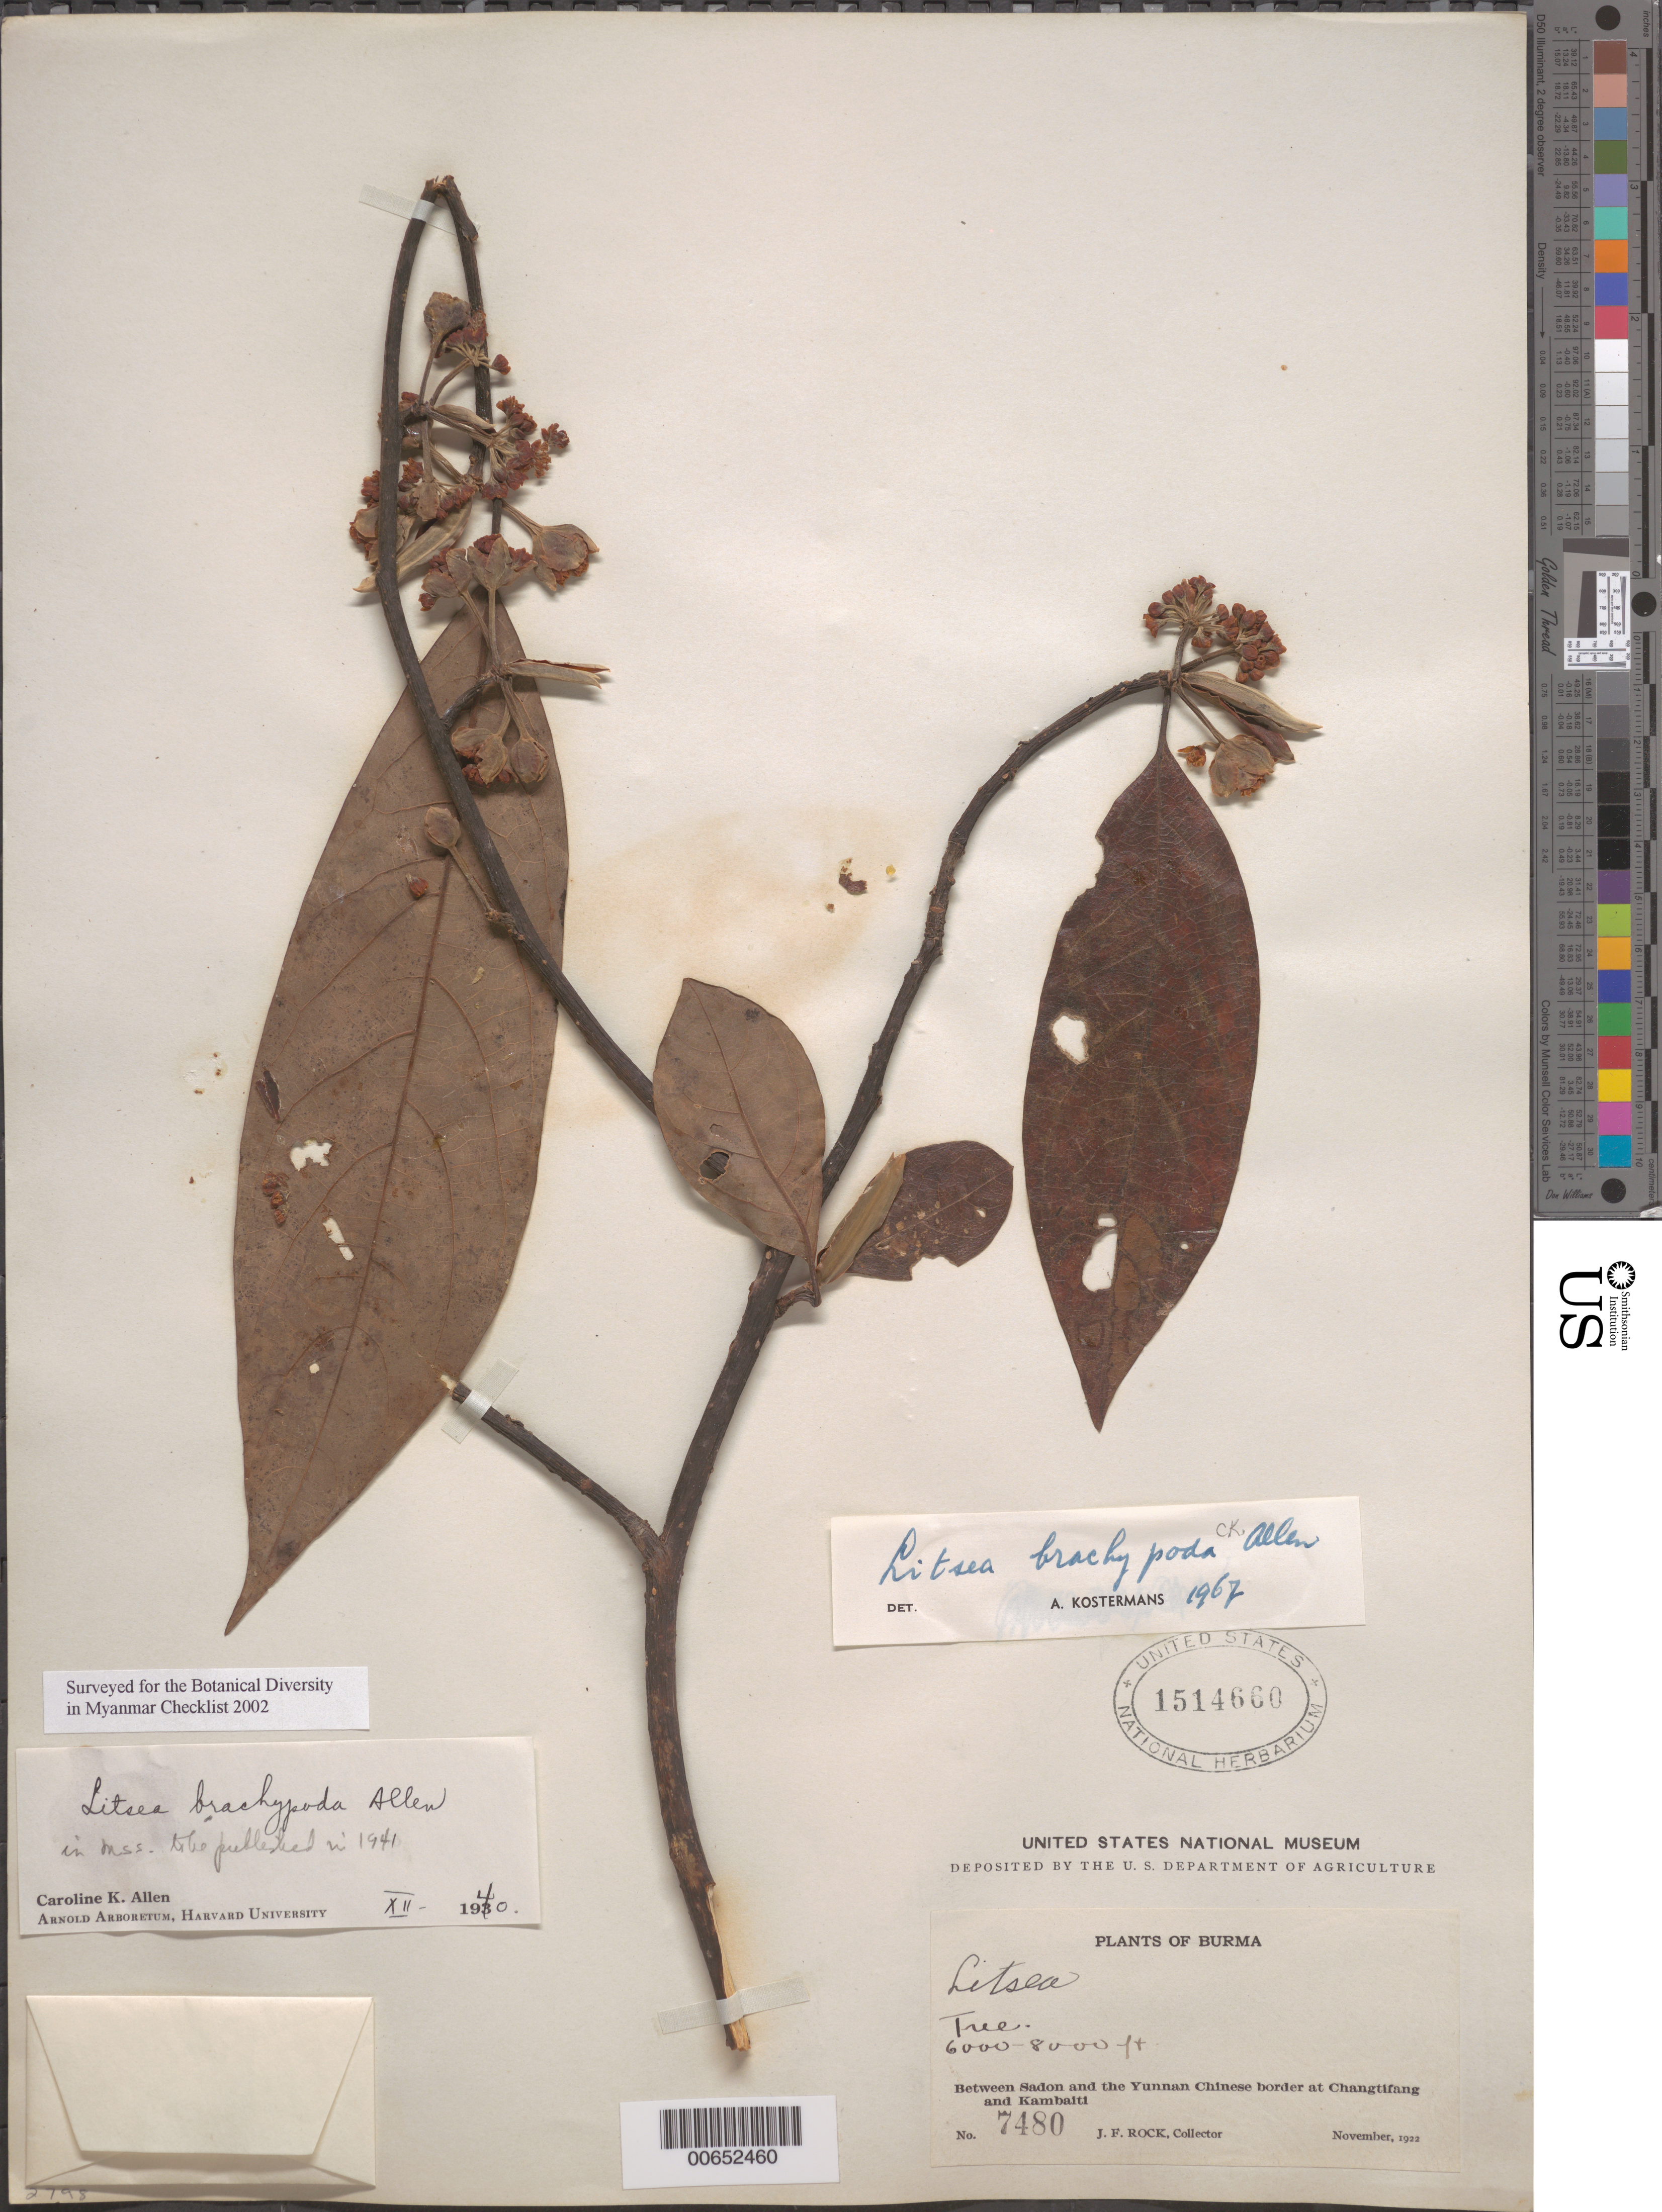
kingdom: Plantae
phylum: Tracheophyta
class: Magnoliopsida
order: Laurales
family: Lauraceae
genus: Litsea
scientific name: Litsea brachypoda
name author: C.K. Allen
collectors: J. F. Rock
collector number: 7480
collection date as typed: Nov 1922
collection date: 1922-11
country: Myanmar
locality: Between Sadon and the Yunnan Chinese border at Changtifang and Kambalti.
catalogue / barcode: US 1514660